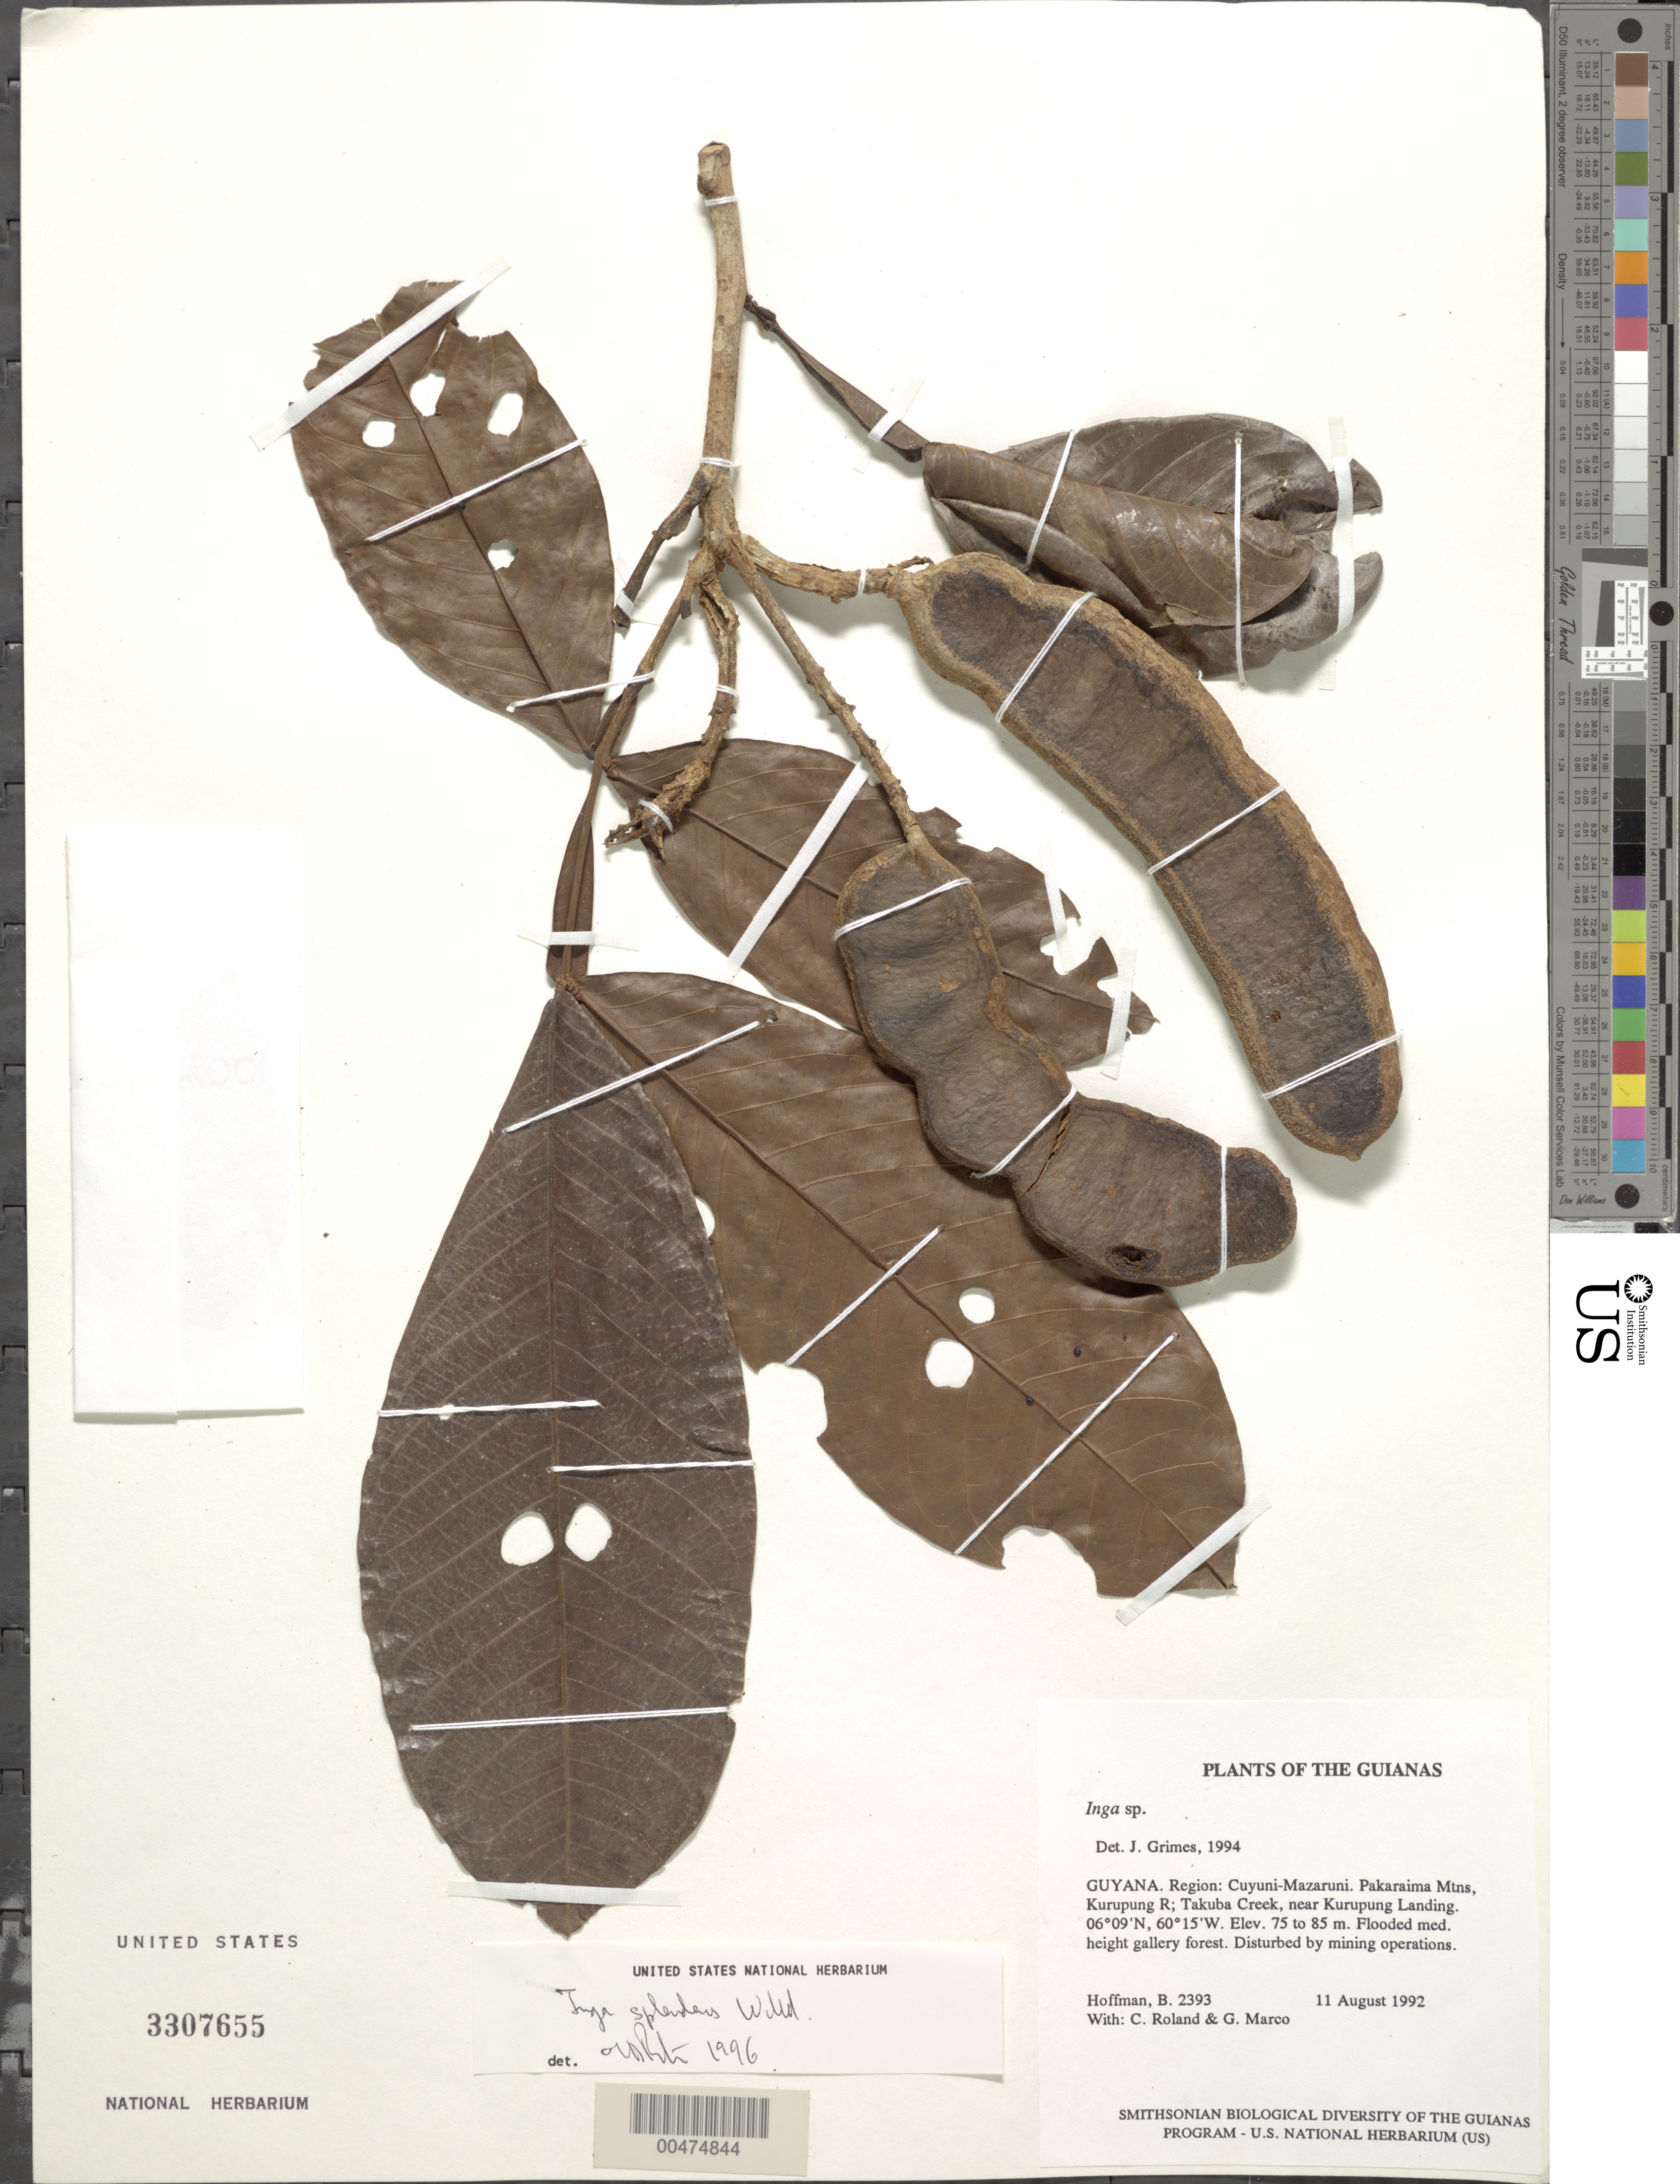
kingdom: Plantae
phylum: Tracheophyta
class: Magnoliopsida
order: Fabales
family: Fabaceae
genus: Inga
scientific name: Inga splendens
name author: Willd.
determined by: Poncy, O.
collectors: B. Hoffman, C. Roland & G. Marco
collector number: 2393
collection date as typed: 11 August 1992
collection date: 1992-08-11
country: Guyana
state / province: Cuyuni-Mazaruni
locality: Pakaraima Mountains, Kurupung River; Takuba Creek, near Kurupung Landing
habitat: Flooded med. height gallery forest. Disturbed by mining operations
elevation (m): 75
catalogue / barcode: US 3307655